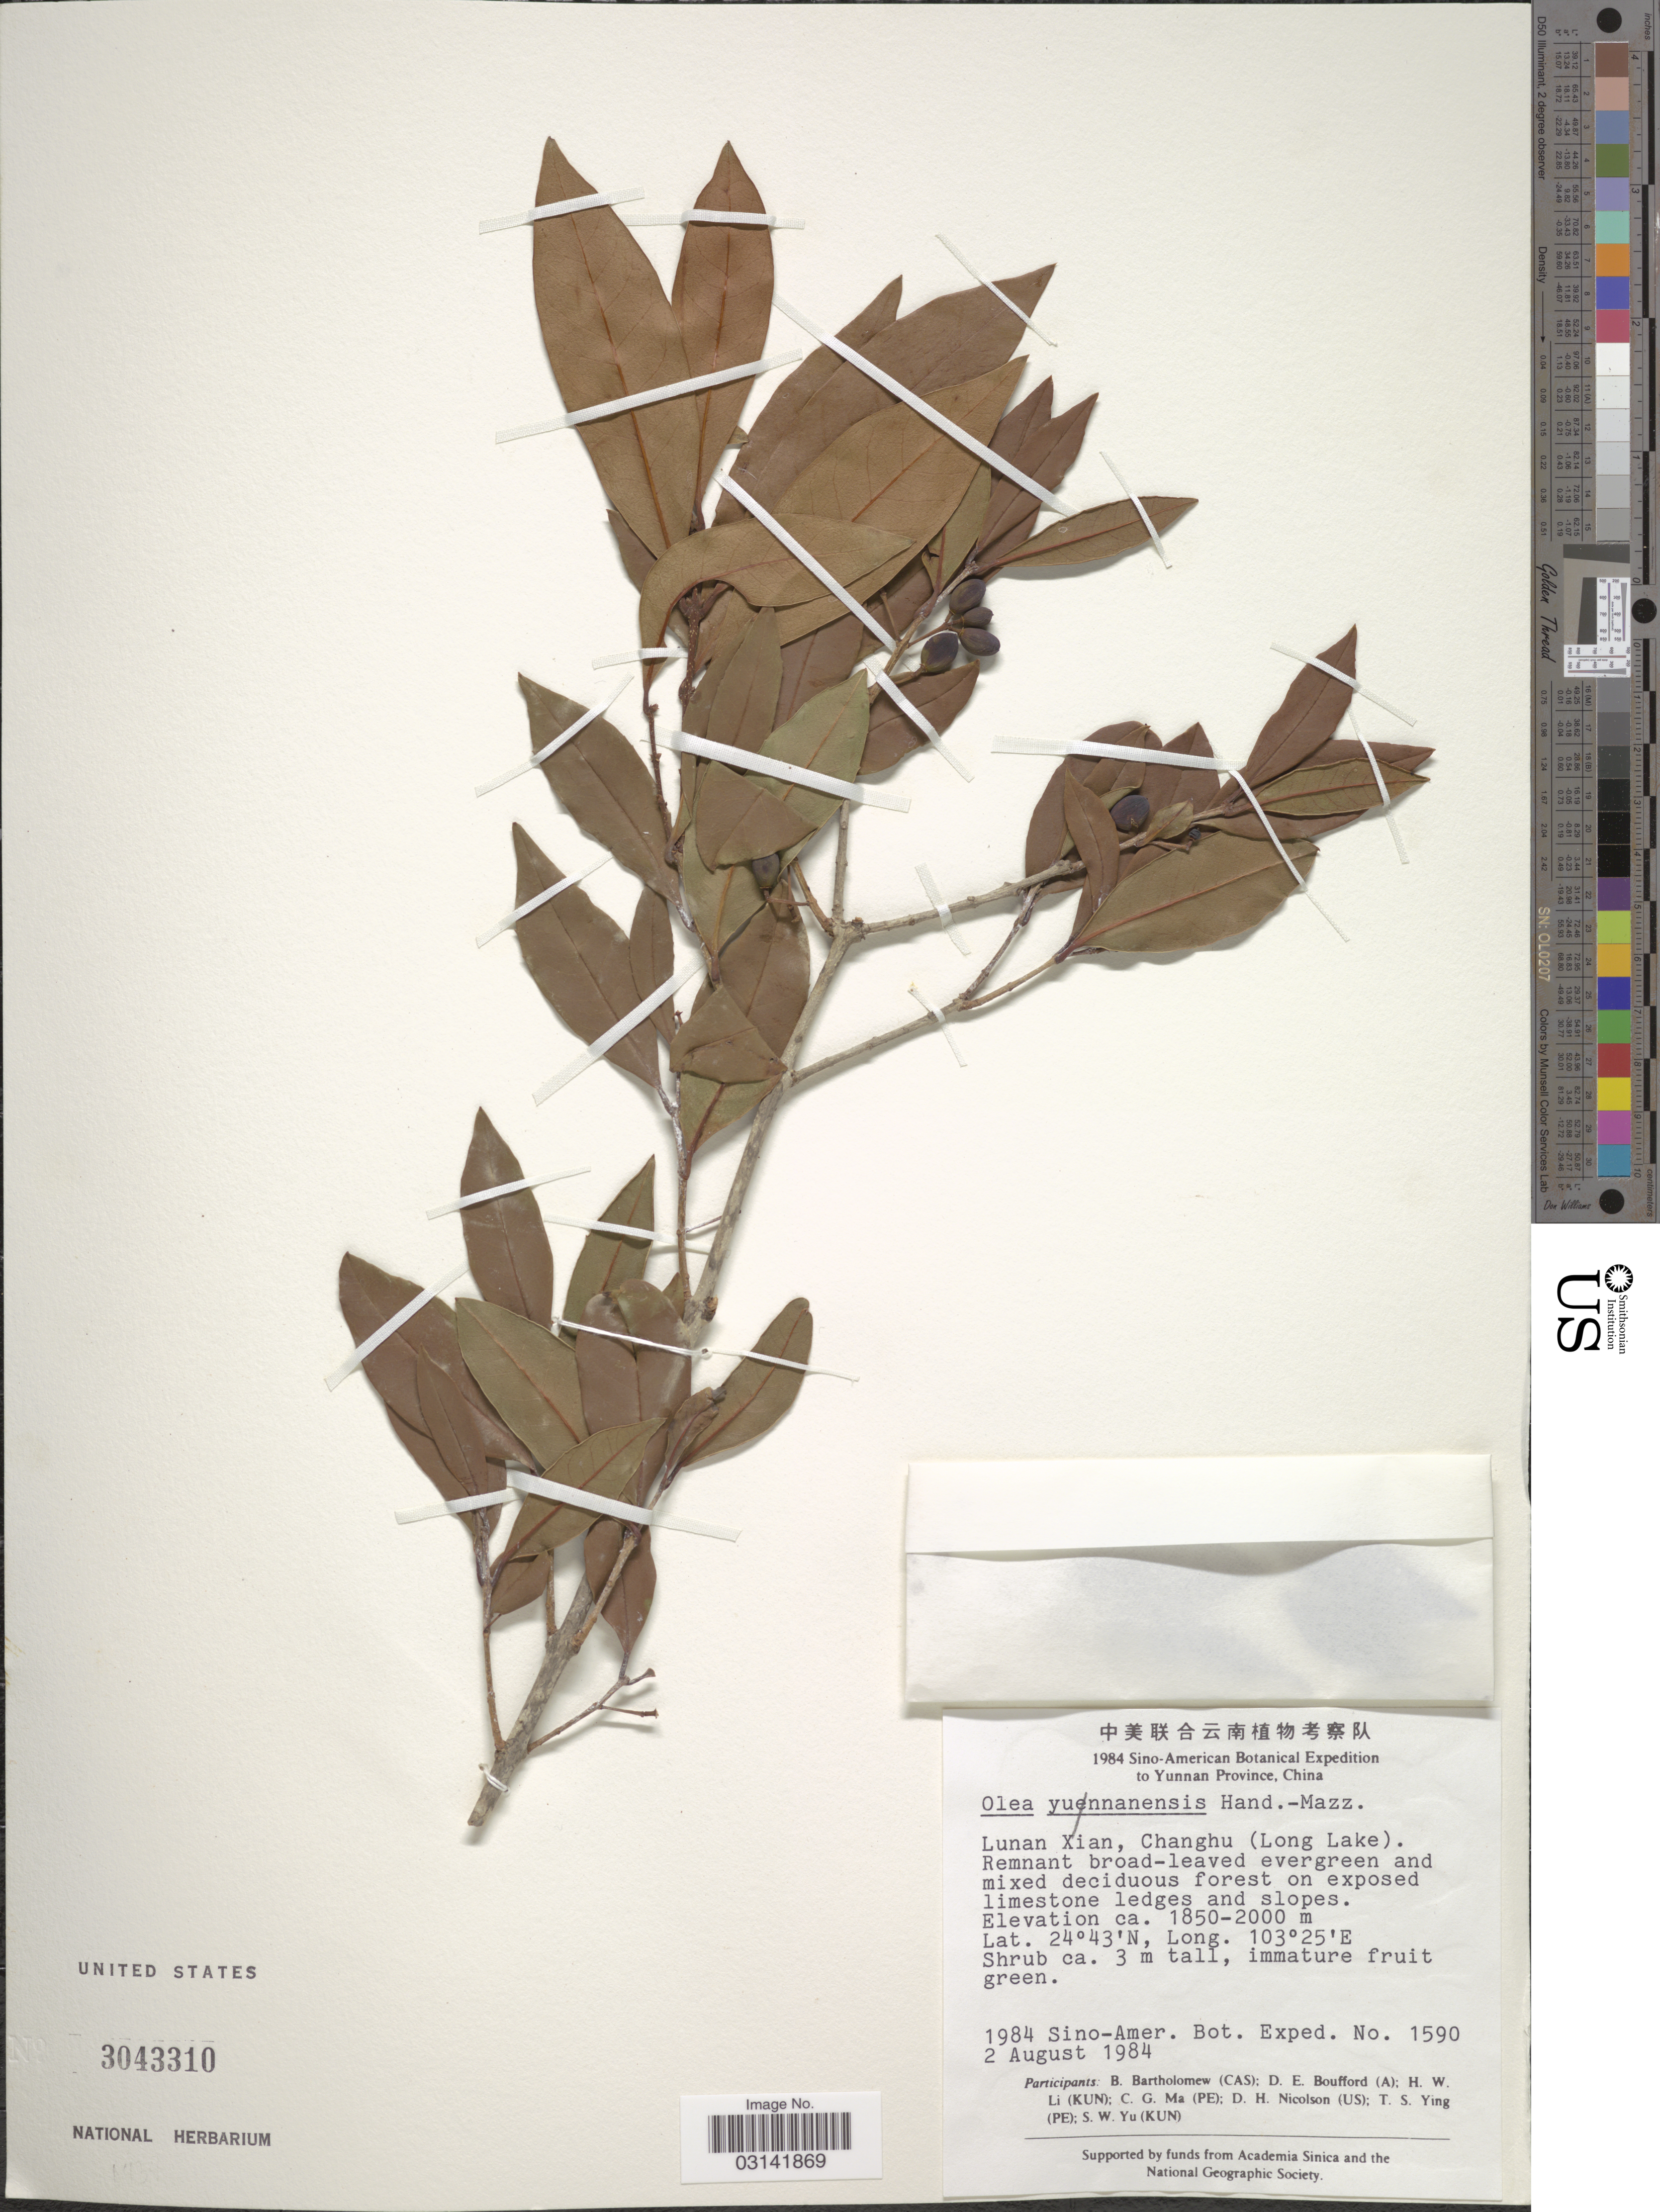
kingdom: Plantae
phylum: Tracheophyta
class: Magnoliopsida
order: Lamiales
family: Oleaceae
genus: Olea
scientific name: Olea yuennanensis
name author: Hand.-Mazz.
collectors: B. Bartholomew, D. E. Boufford, H. W. Li, C. Ma & et al.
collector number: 1590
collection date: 1984-08-02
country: China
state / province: Yunnan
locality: Lunan Xian, Changhu (Long Lake).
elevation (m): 1850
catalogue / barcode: US 3043310